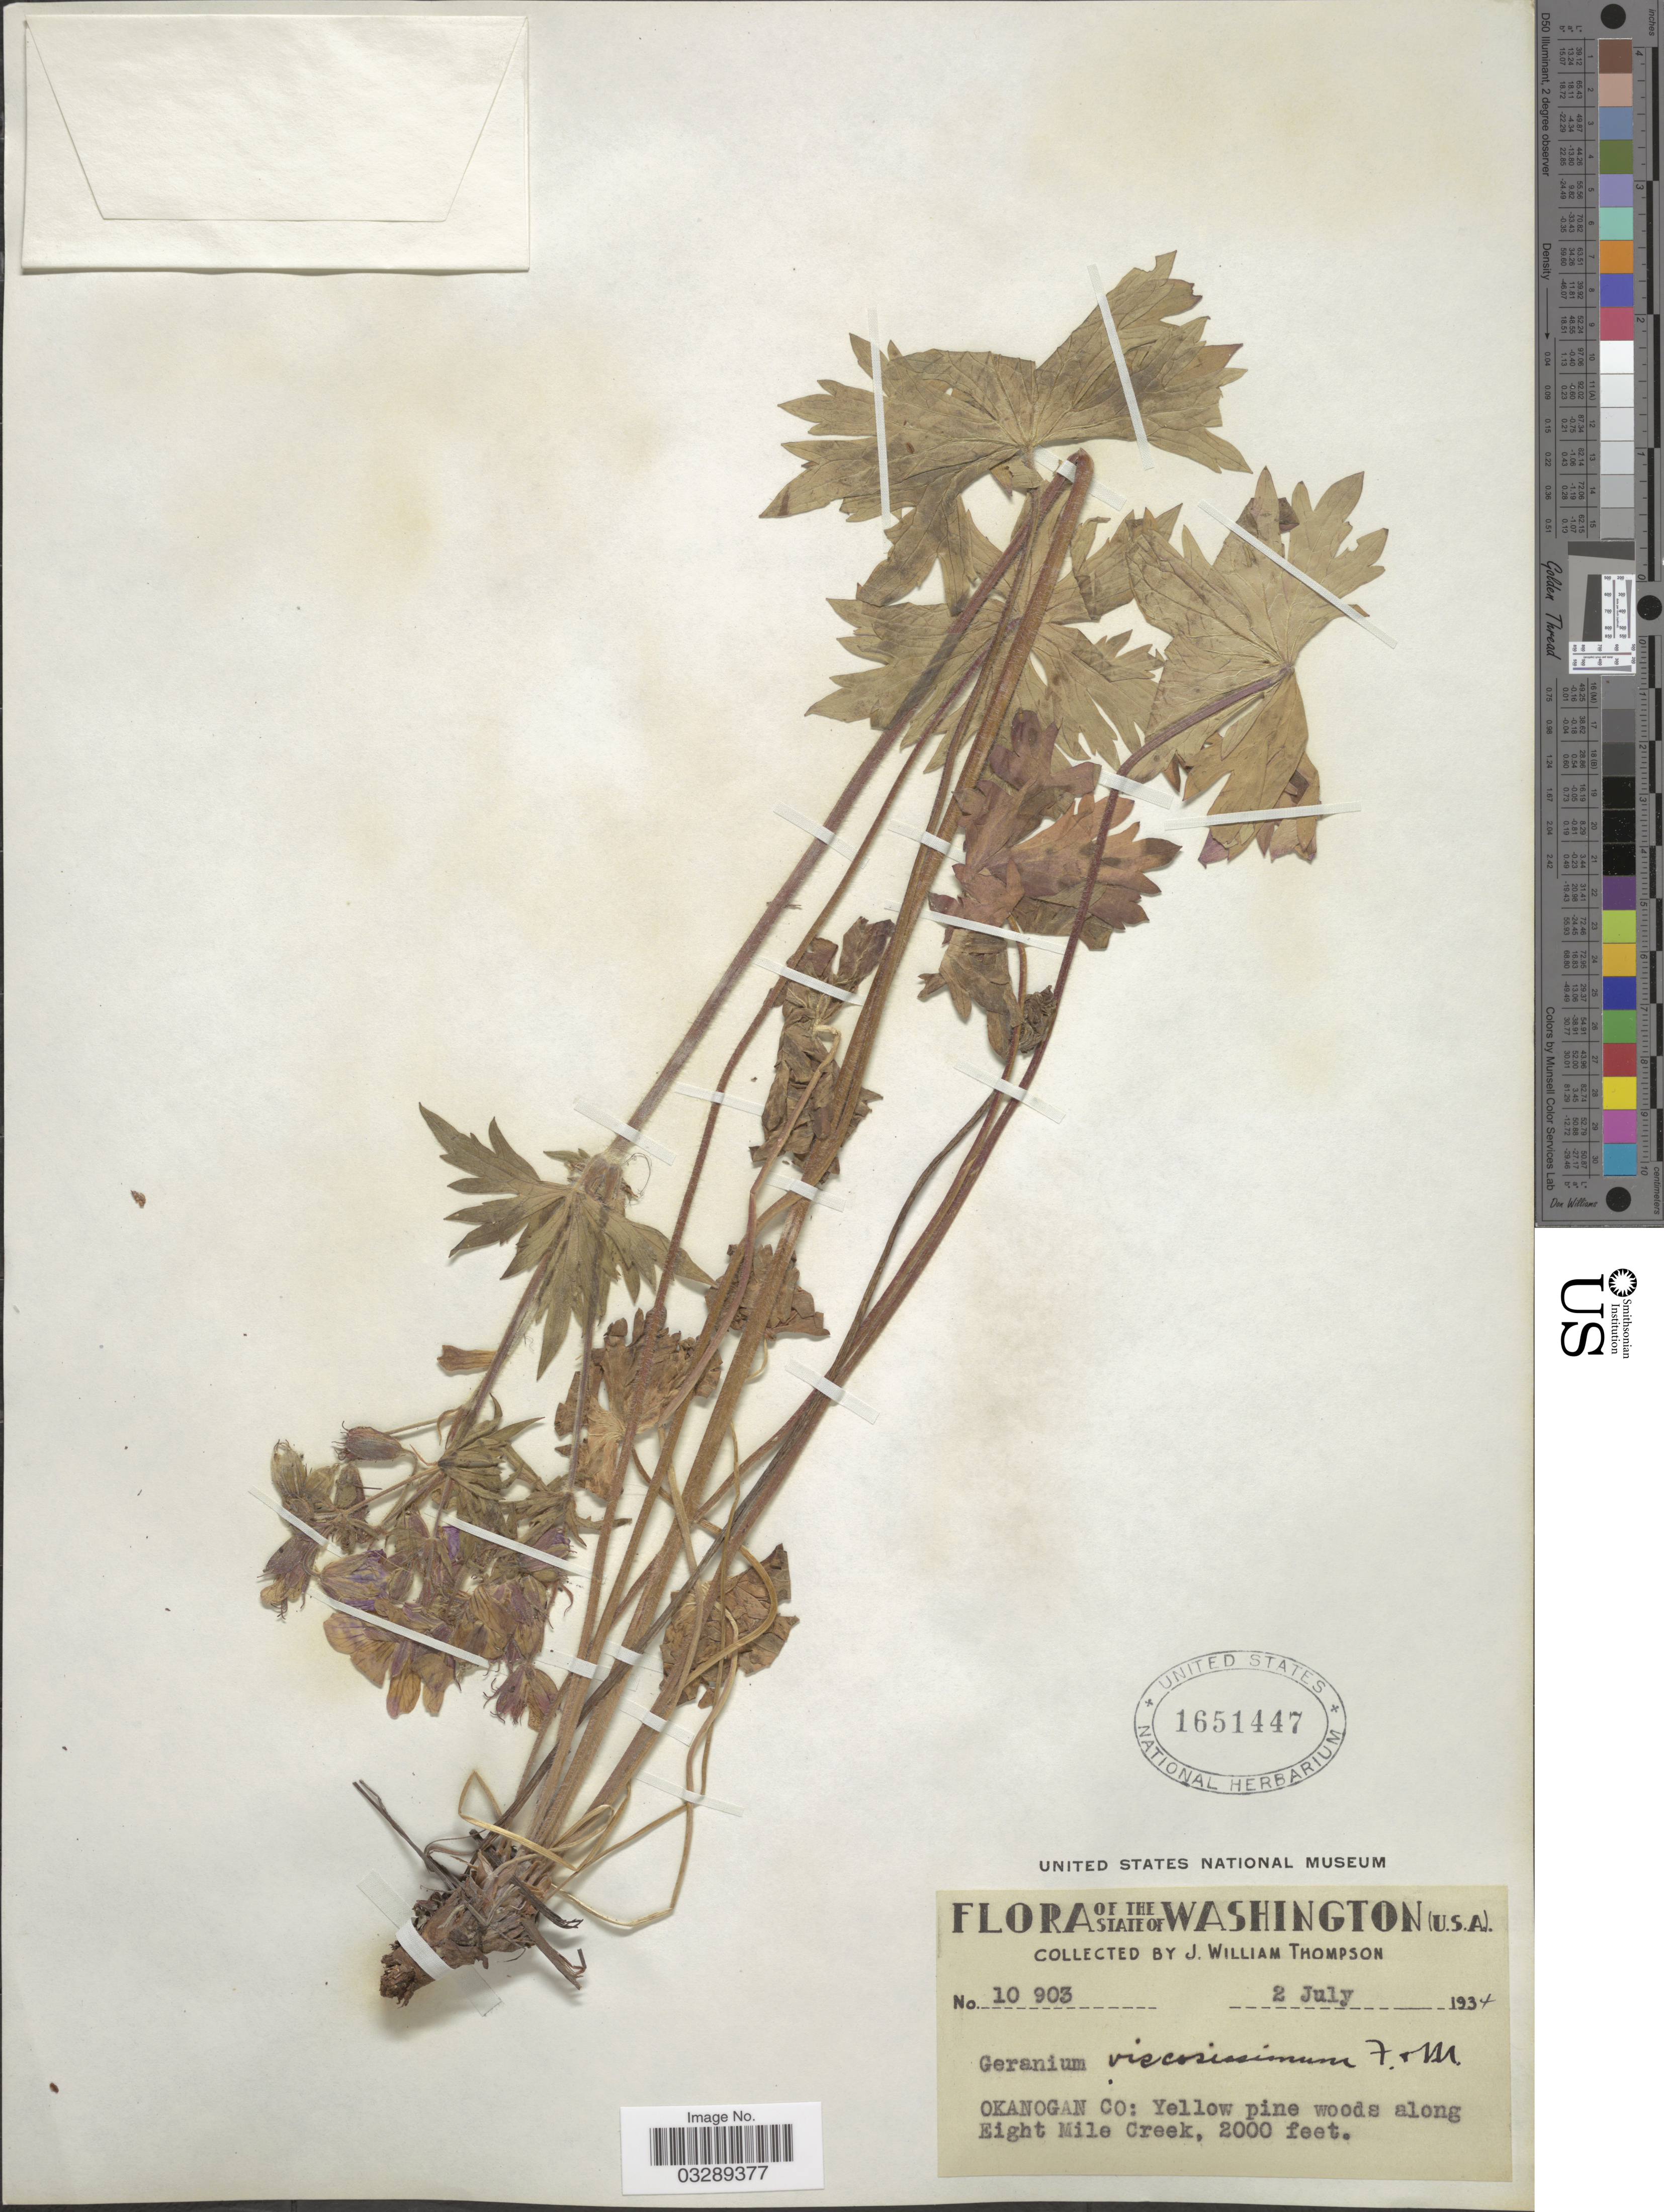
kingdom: Plantae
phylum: Tracheophyta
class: Magnoliopsida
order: Geraniales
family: Geraniaceae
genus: Geranium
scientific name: Geranium viscosissimum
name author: Fisch. & C.A. Mey.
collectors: J. W. Thompson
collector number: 10903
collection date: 1934-07-02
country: United States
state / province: Washington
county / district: Okanogan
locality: Okanogan Co: Yellow pine woods along Eight Mile Creek.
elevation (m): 610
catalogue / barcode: US 1651447